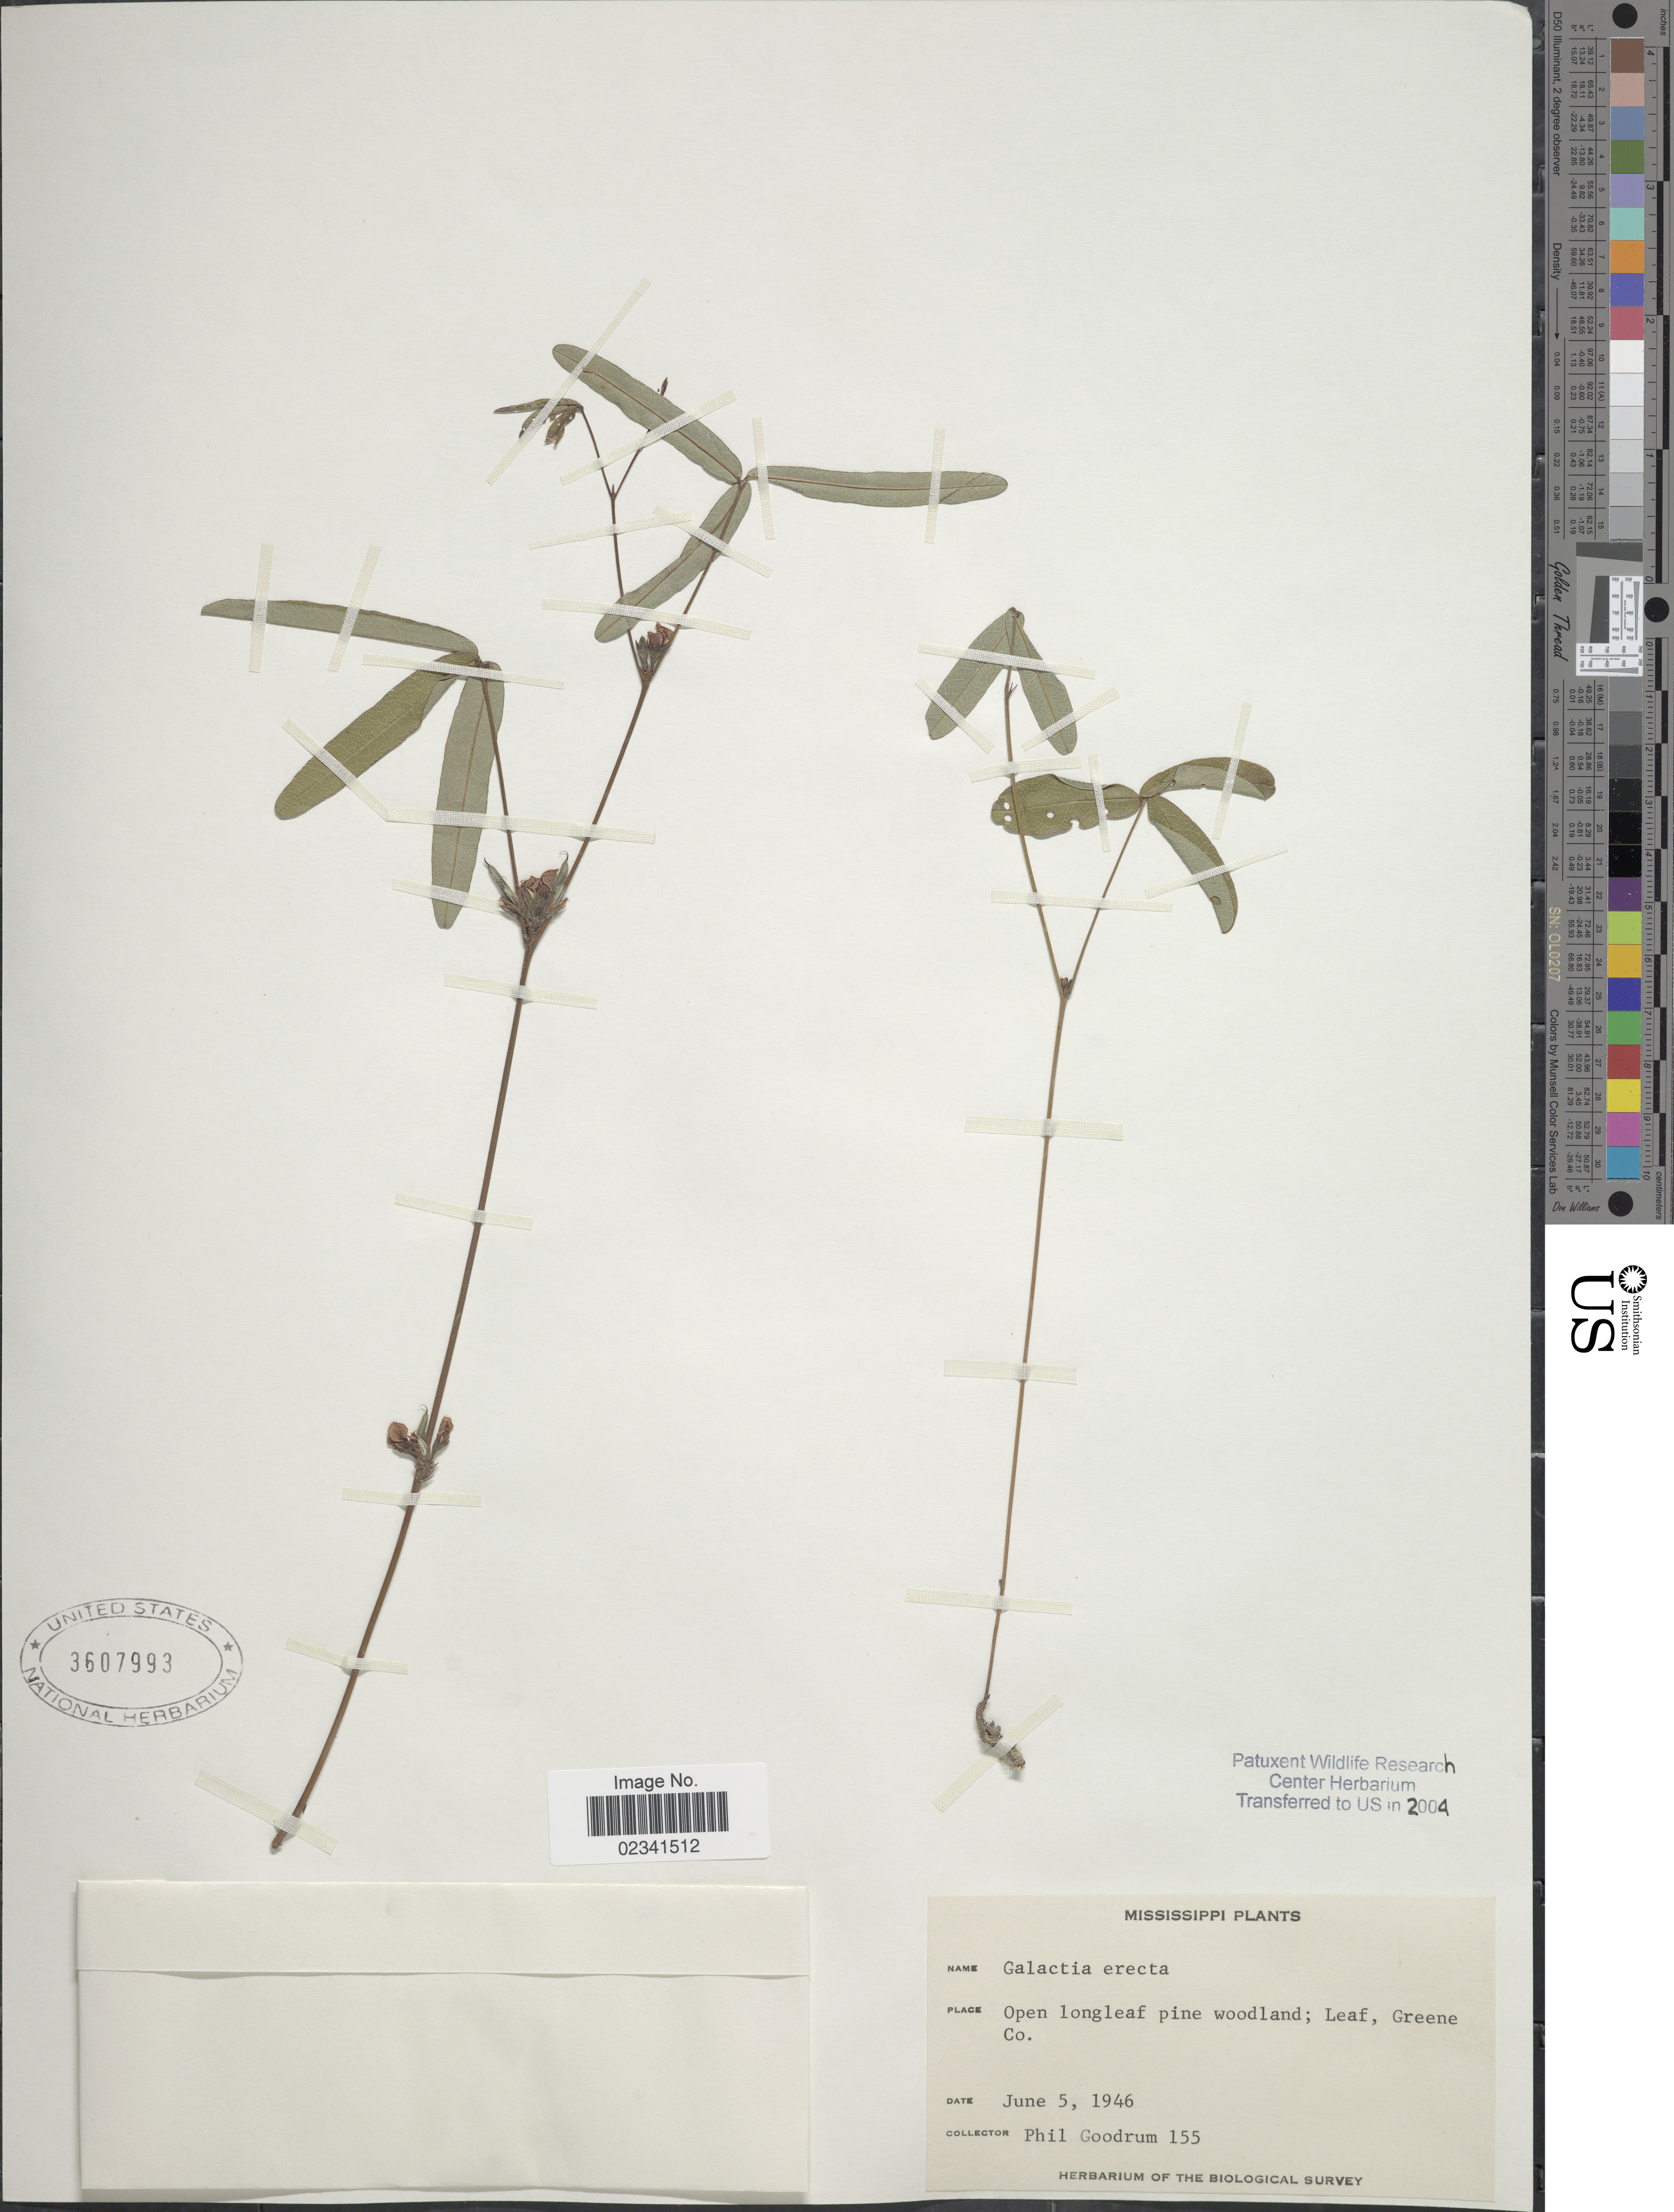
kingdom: Plantae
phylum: Tracheophyta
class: Magnoliopsida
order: Fabales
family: Fabaceae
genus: Galactia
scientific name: Galactia erecta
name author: (Walter) Vail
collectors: P. Goodrum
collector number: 155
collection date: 1946-06-05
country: United States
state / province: Mississippi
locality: Greene Co.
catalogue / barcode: US 3607993